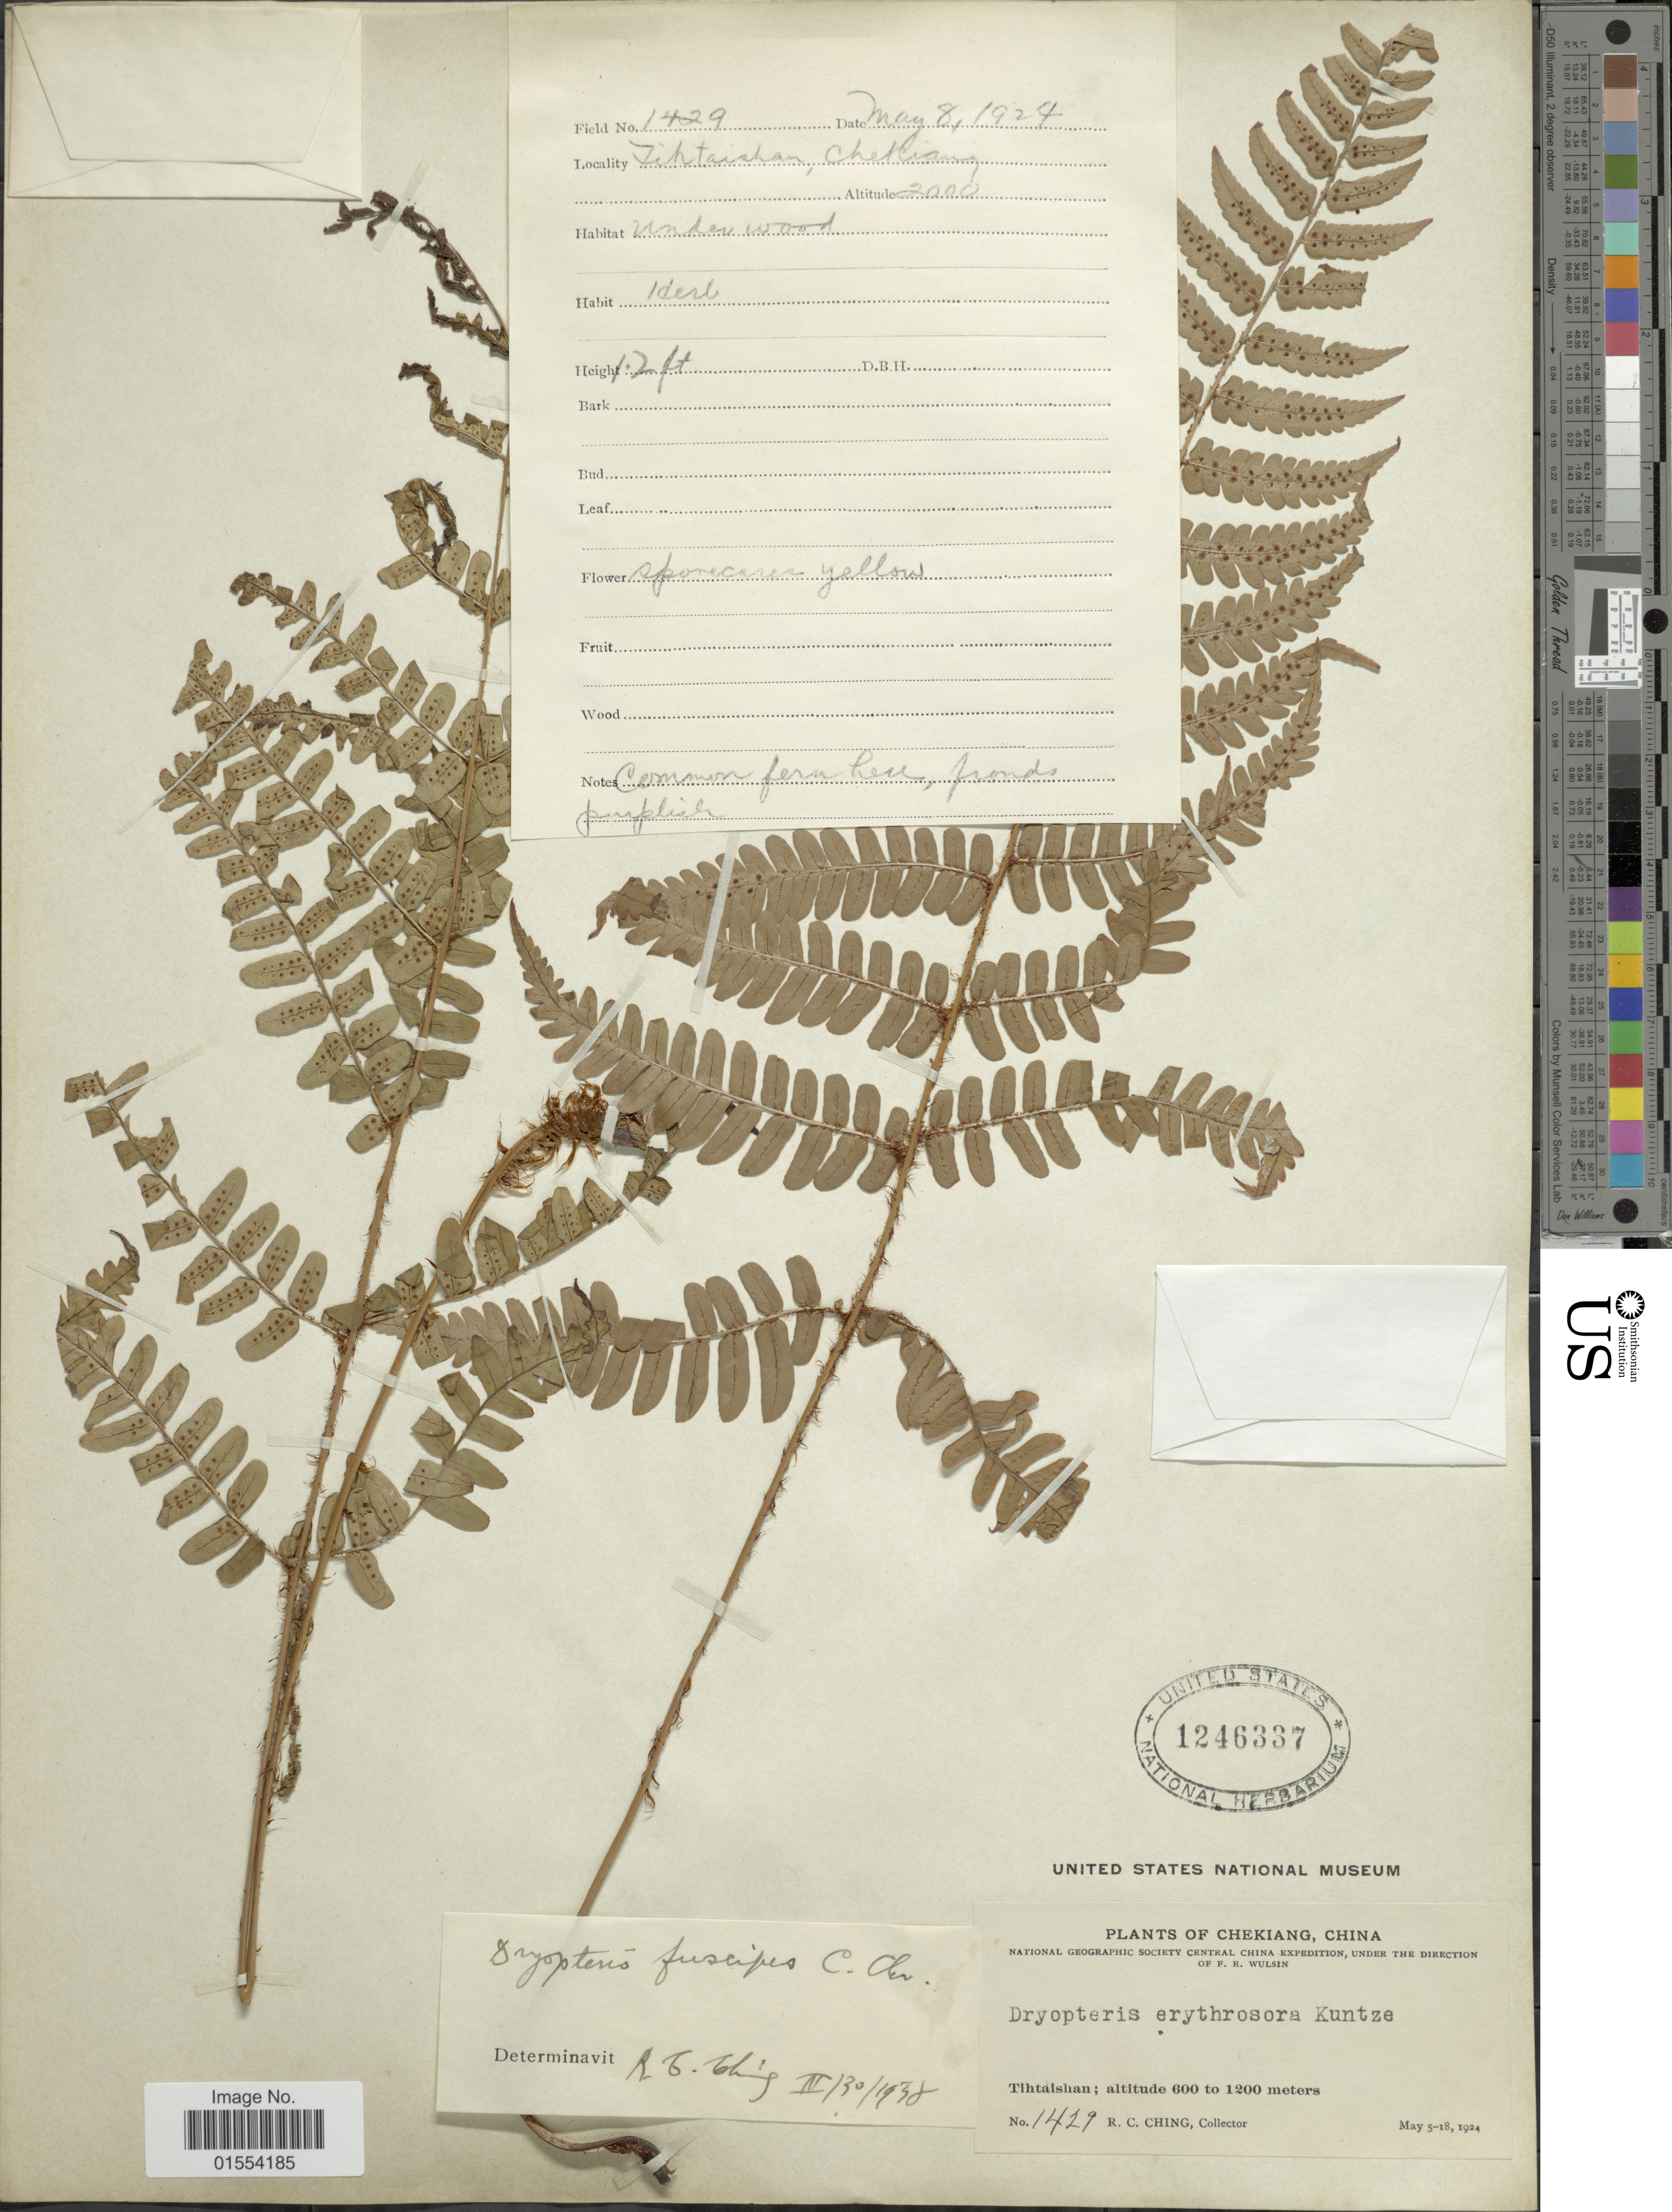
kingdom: Plantae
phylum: Tracheophyta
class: Polypodiopsida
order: Polypodiales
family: Dryopteridaceae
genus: Dryopteris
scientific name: Dryopteris fuscipes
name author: C. Chr.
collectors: R. C. Ching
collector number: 1429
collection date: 1924-05-05/1924-05-18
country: China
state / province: Zhejiang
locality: Chekiang, China. Tihtaishan.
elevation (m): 600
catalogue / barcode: US 1246337